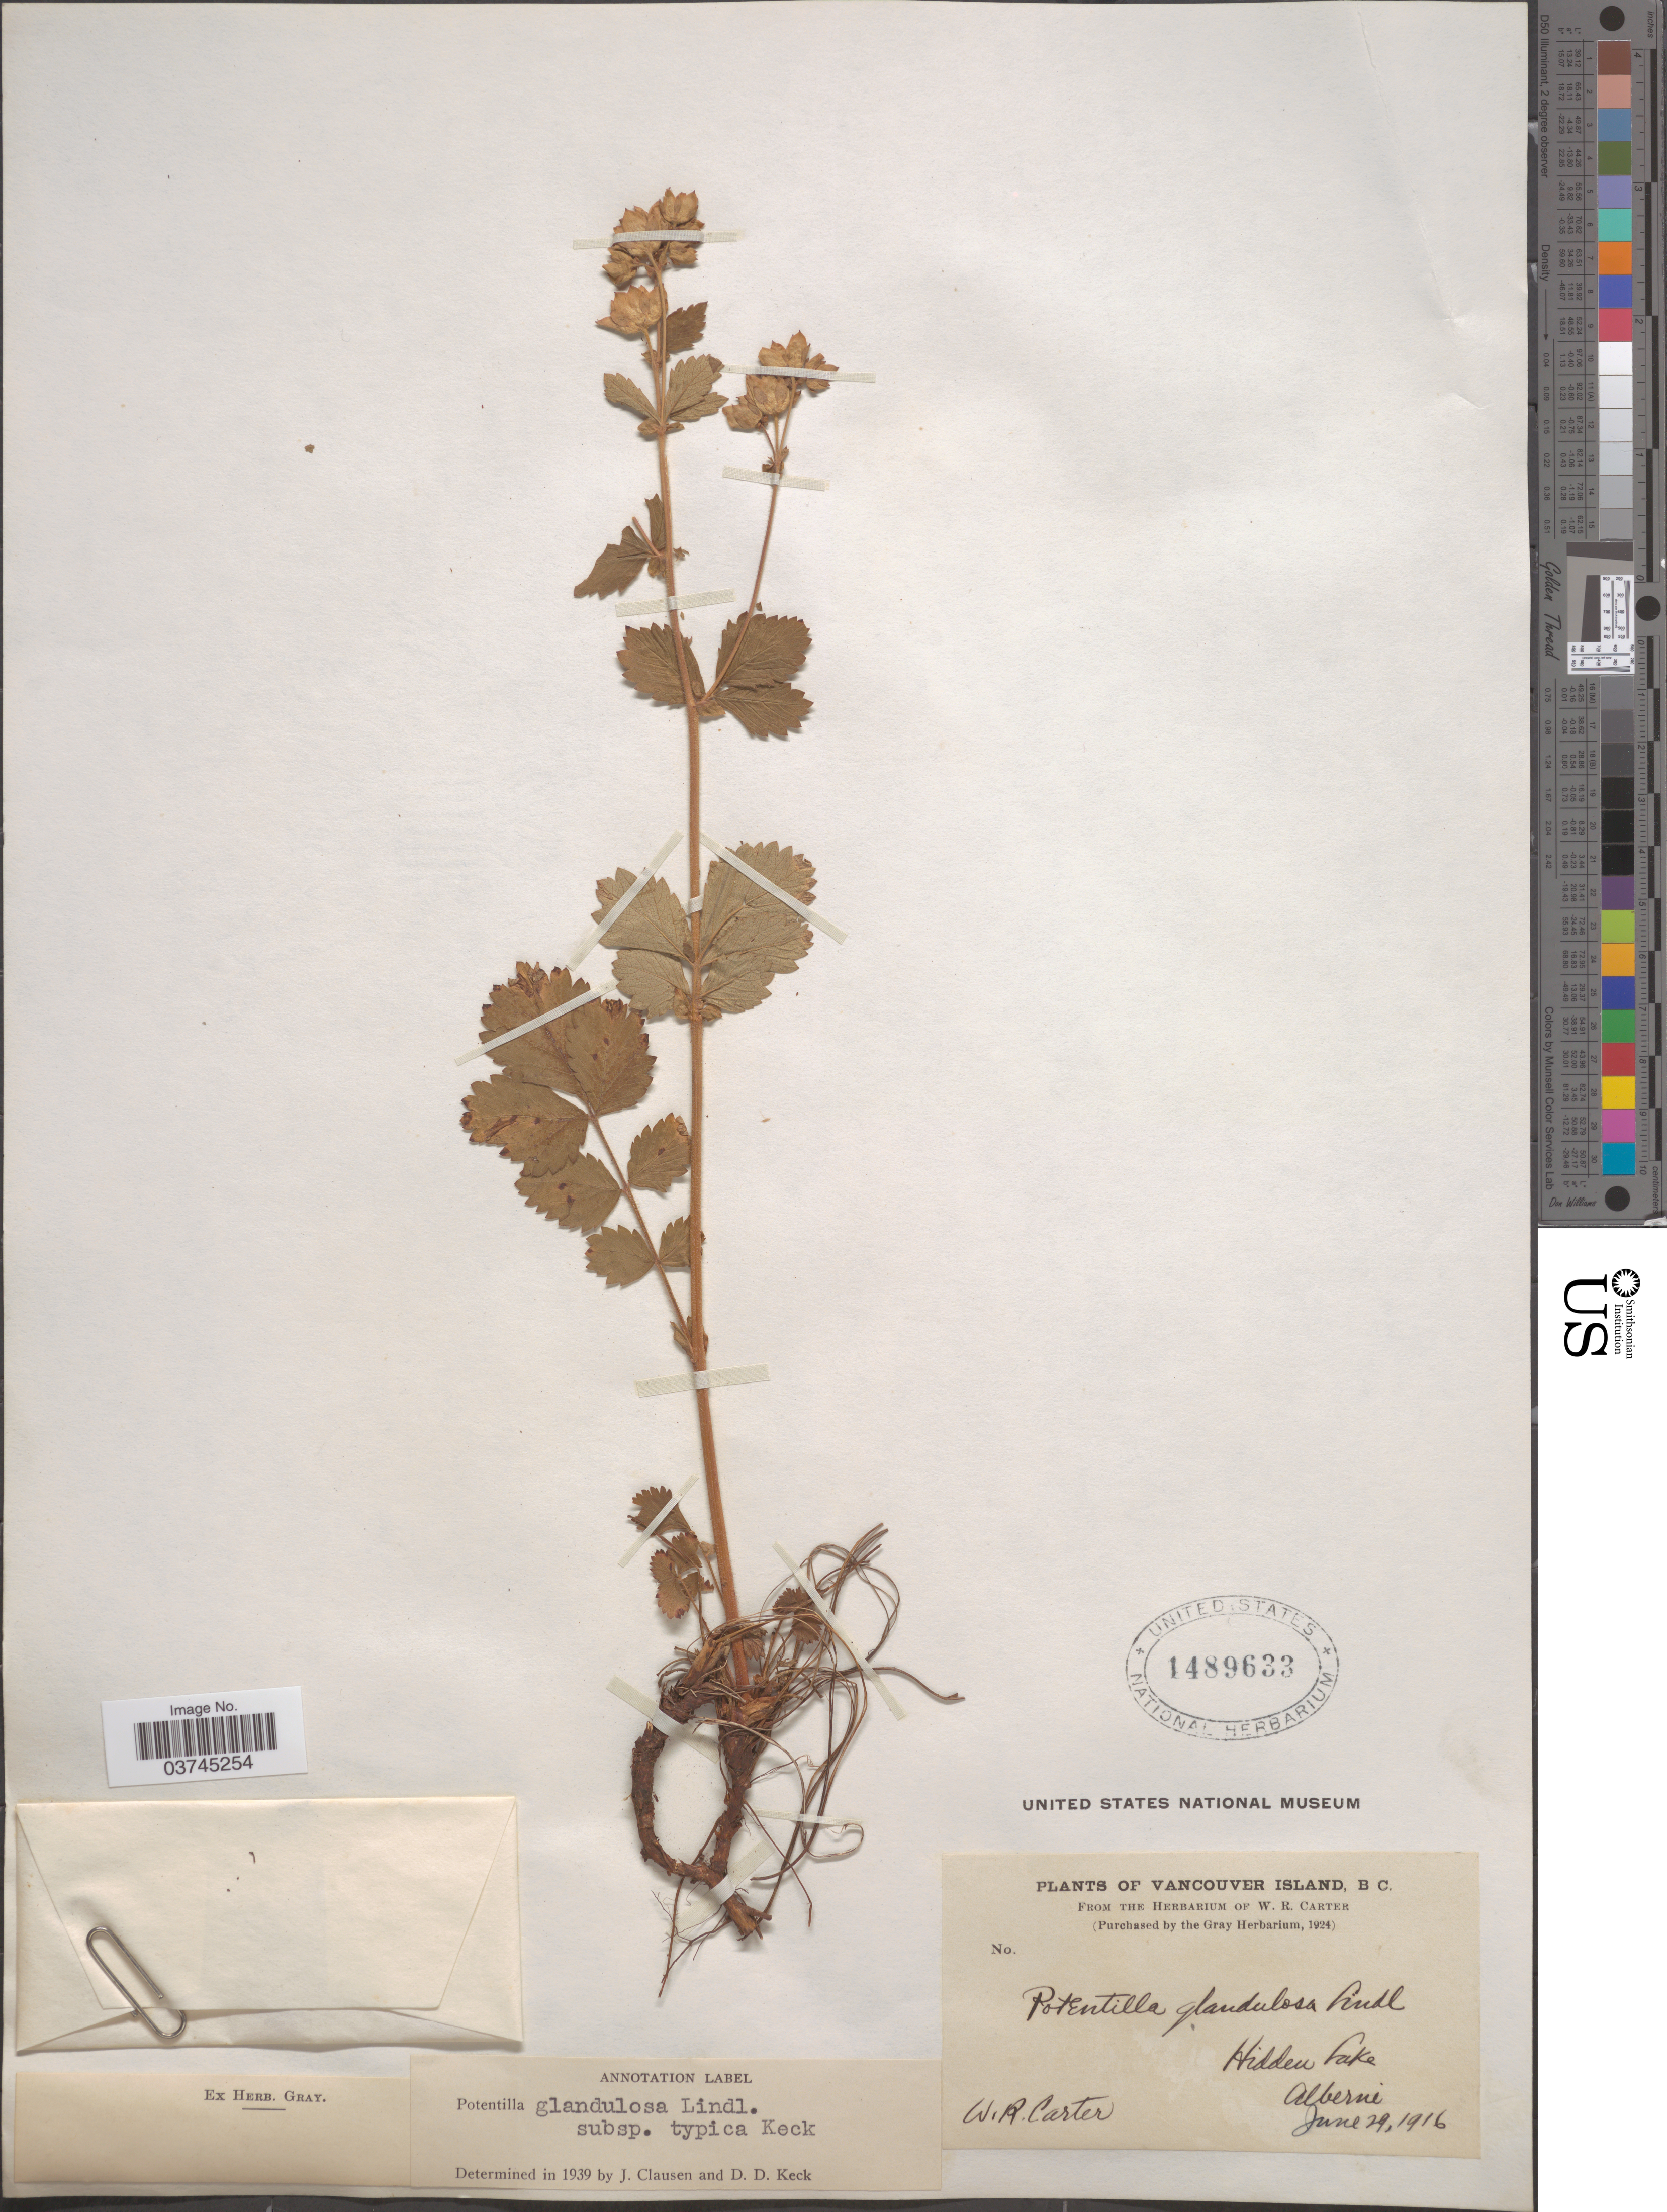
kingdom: Plantae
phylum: Tracheophyta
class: Magnoliopsida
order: Rosales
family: Rosaceae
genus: Drymocallis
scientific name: Drymocallis glandulosa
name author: (Lindl.) Rydb.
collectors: W. R. Carter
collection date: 1916-06-29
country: Canada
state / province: British Columbia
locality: Vancouver Island. Hidden Lake, Alberni.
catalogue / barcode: US 1489633